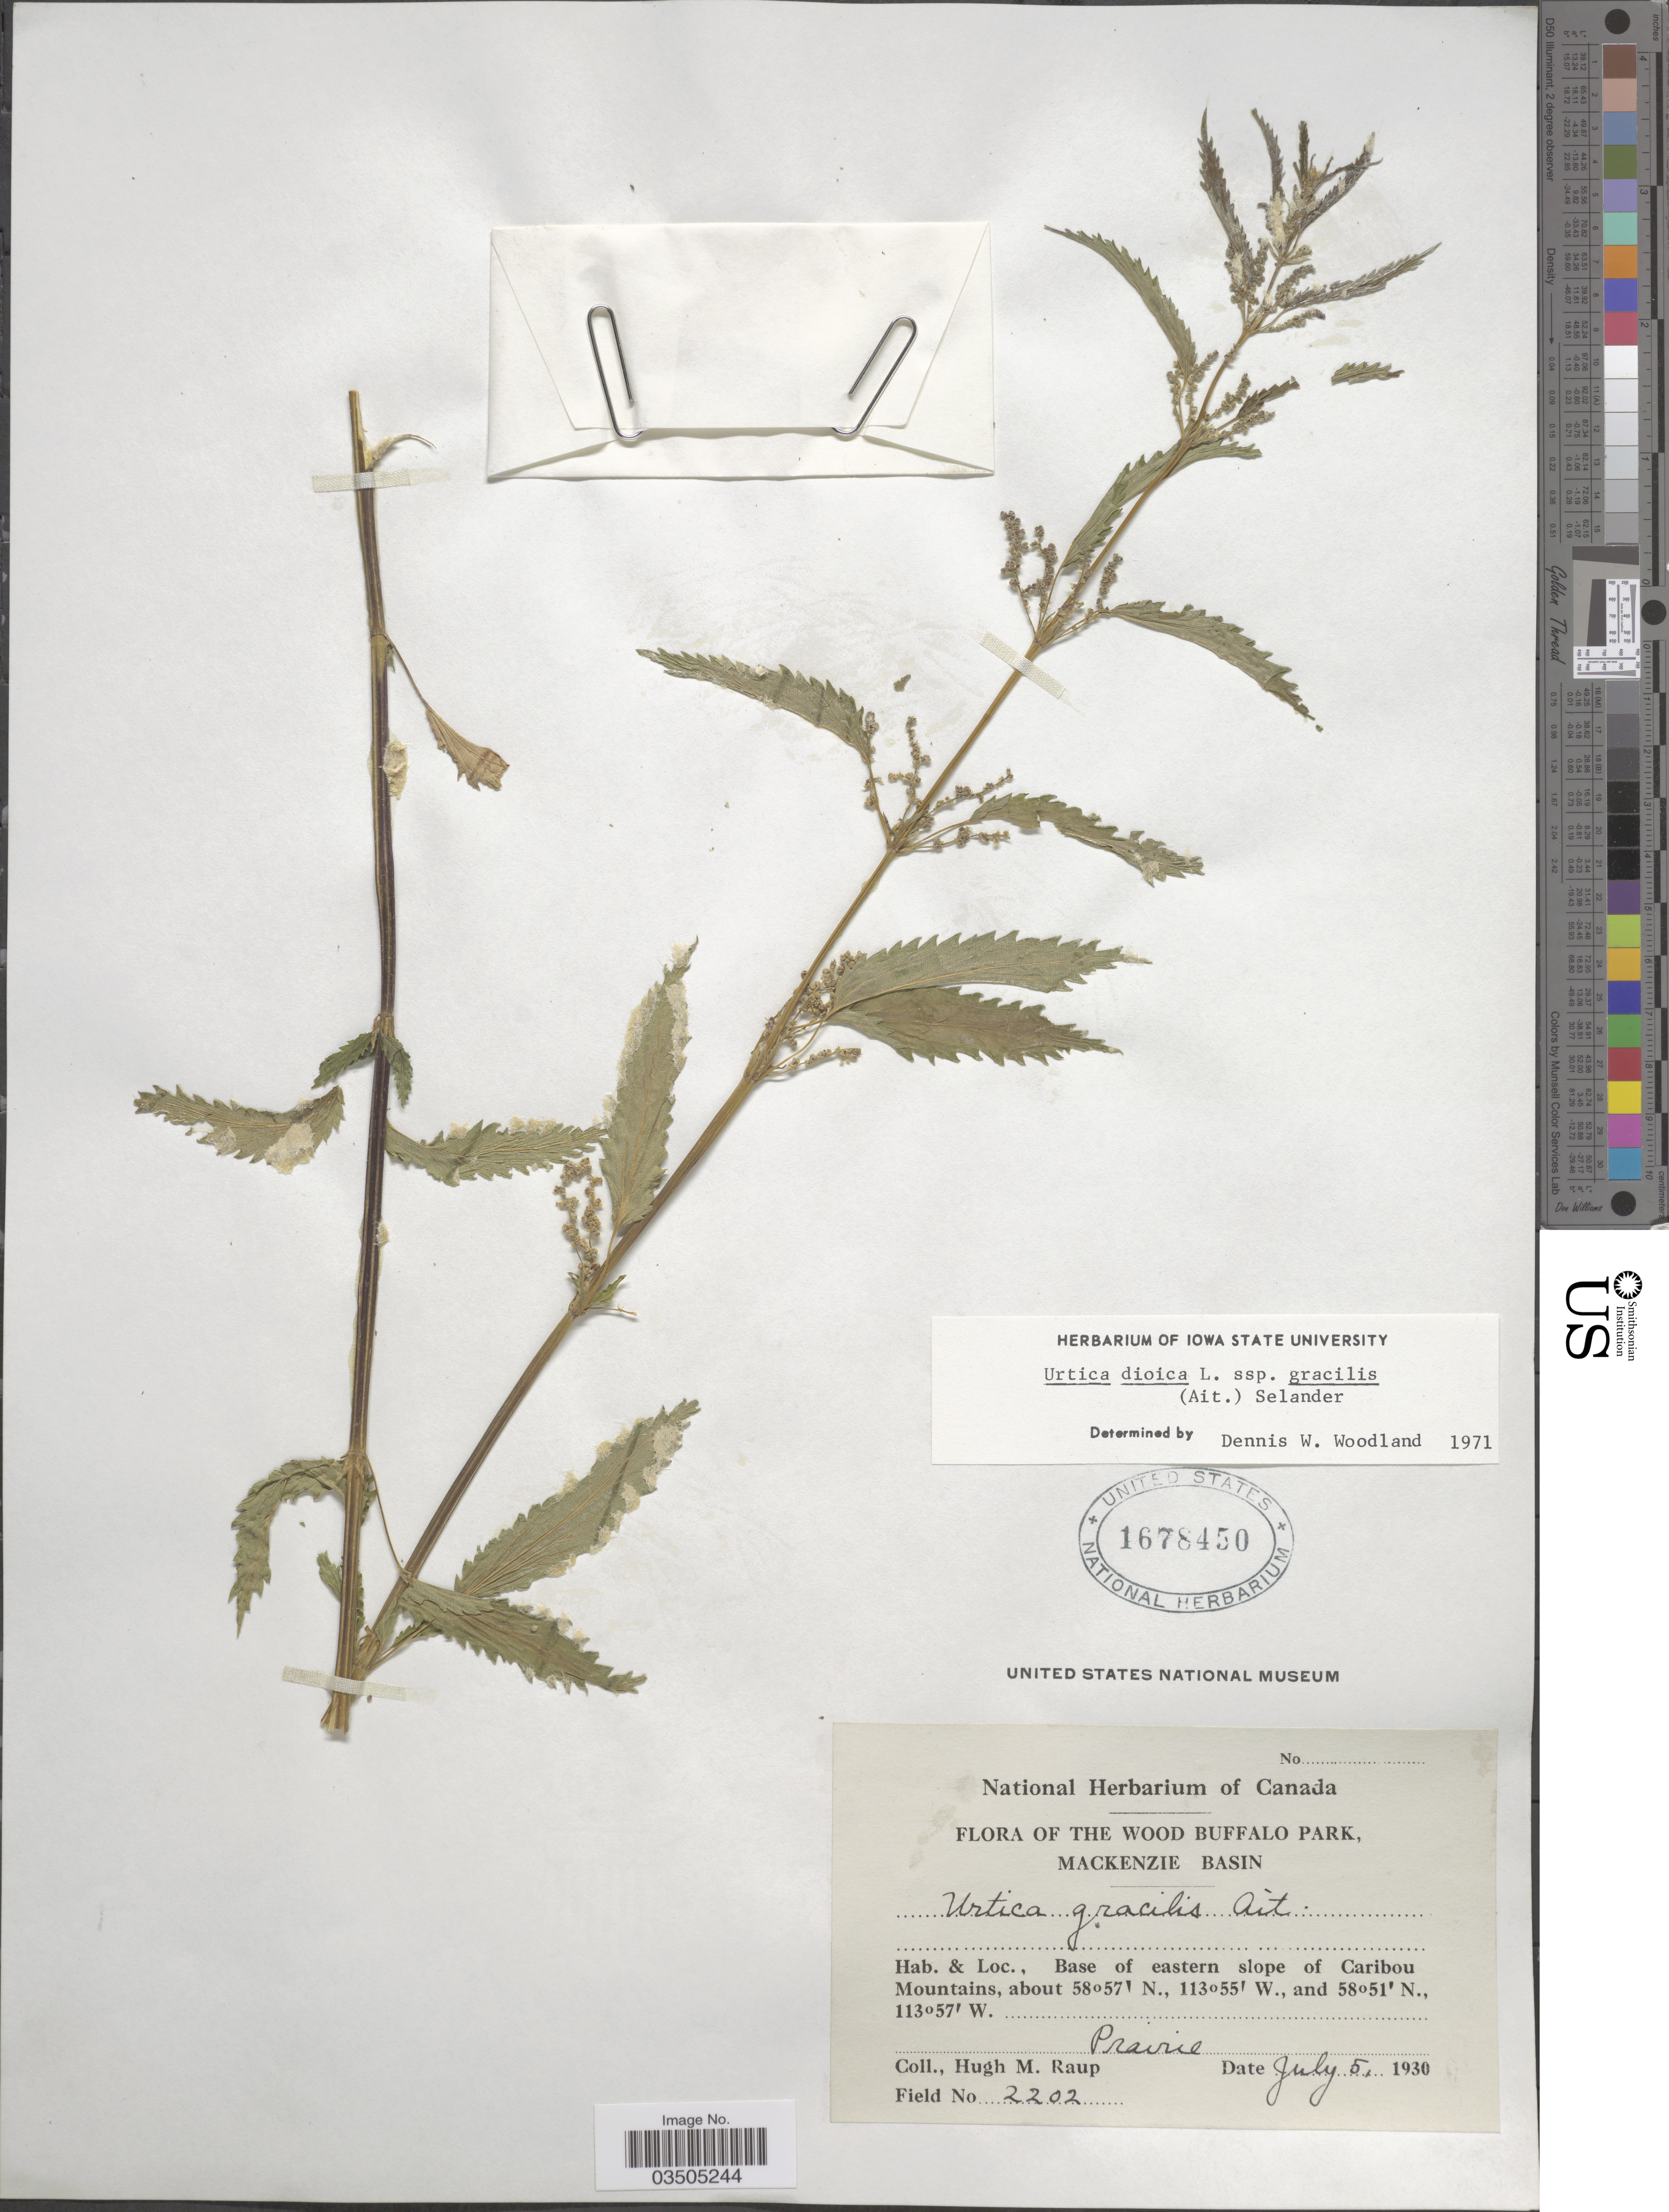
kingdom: Plantae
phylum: Tracheophyta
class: Magnoliopsida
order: Rosales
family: Urticaceae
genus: Urtica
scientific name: Urtica dioica subsp. gracilis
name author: L.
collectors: H. Raup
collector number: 2202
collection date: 1930-07-05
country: Canada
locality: The Wood Buffalo Park, Mackenzie Basin. Base of eastern slope of Caribou Mountains.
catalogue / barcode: US 1678450